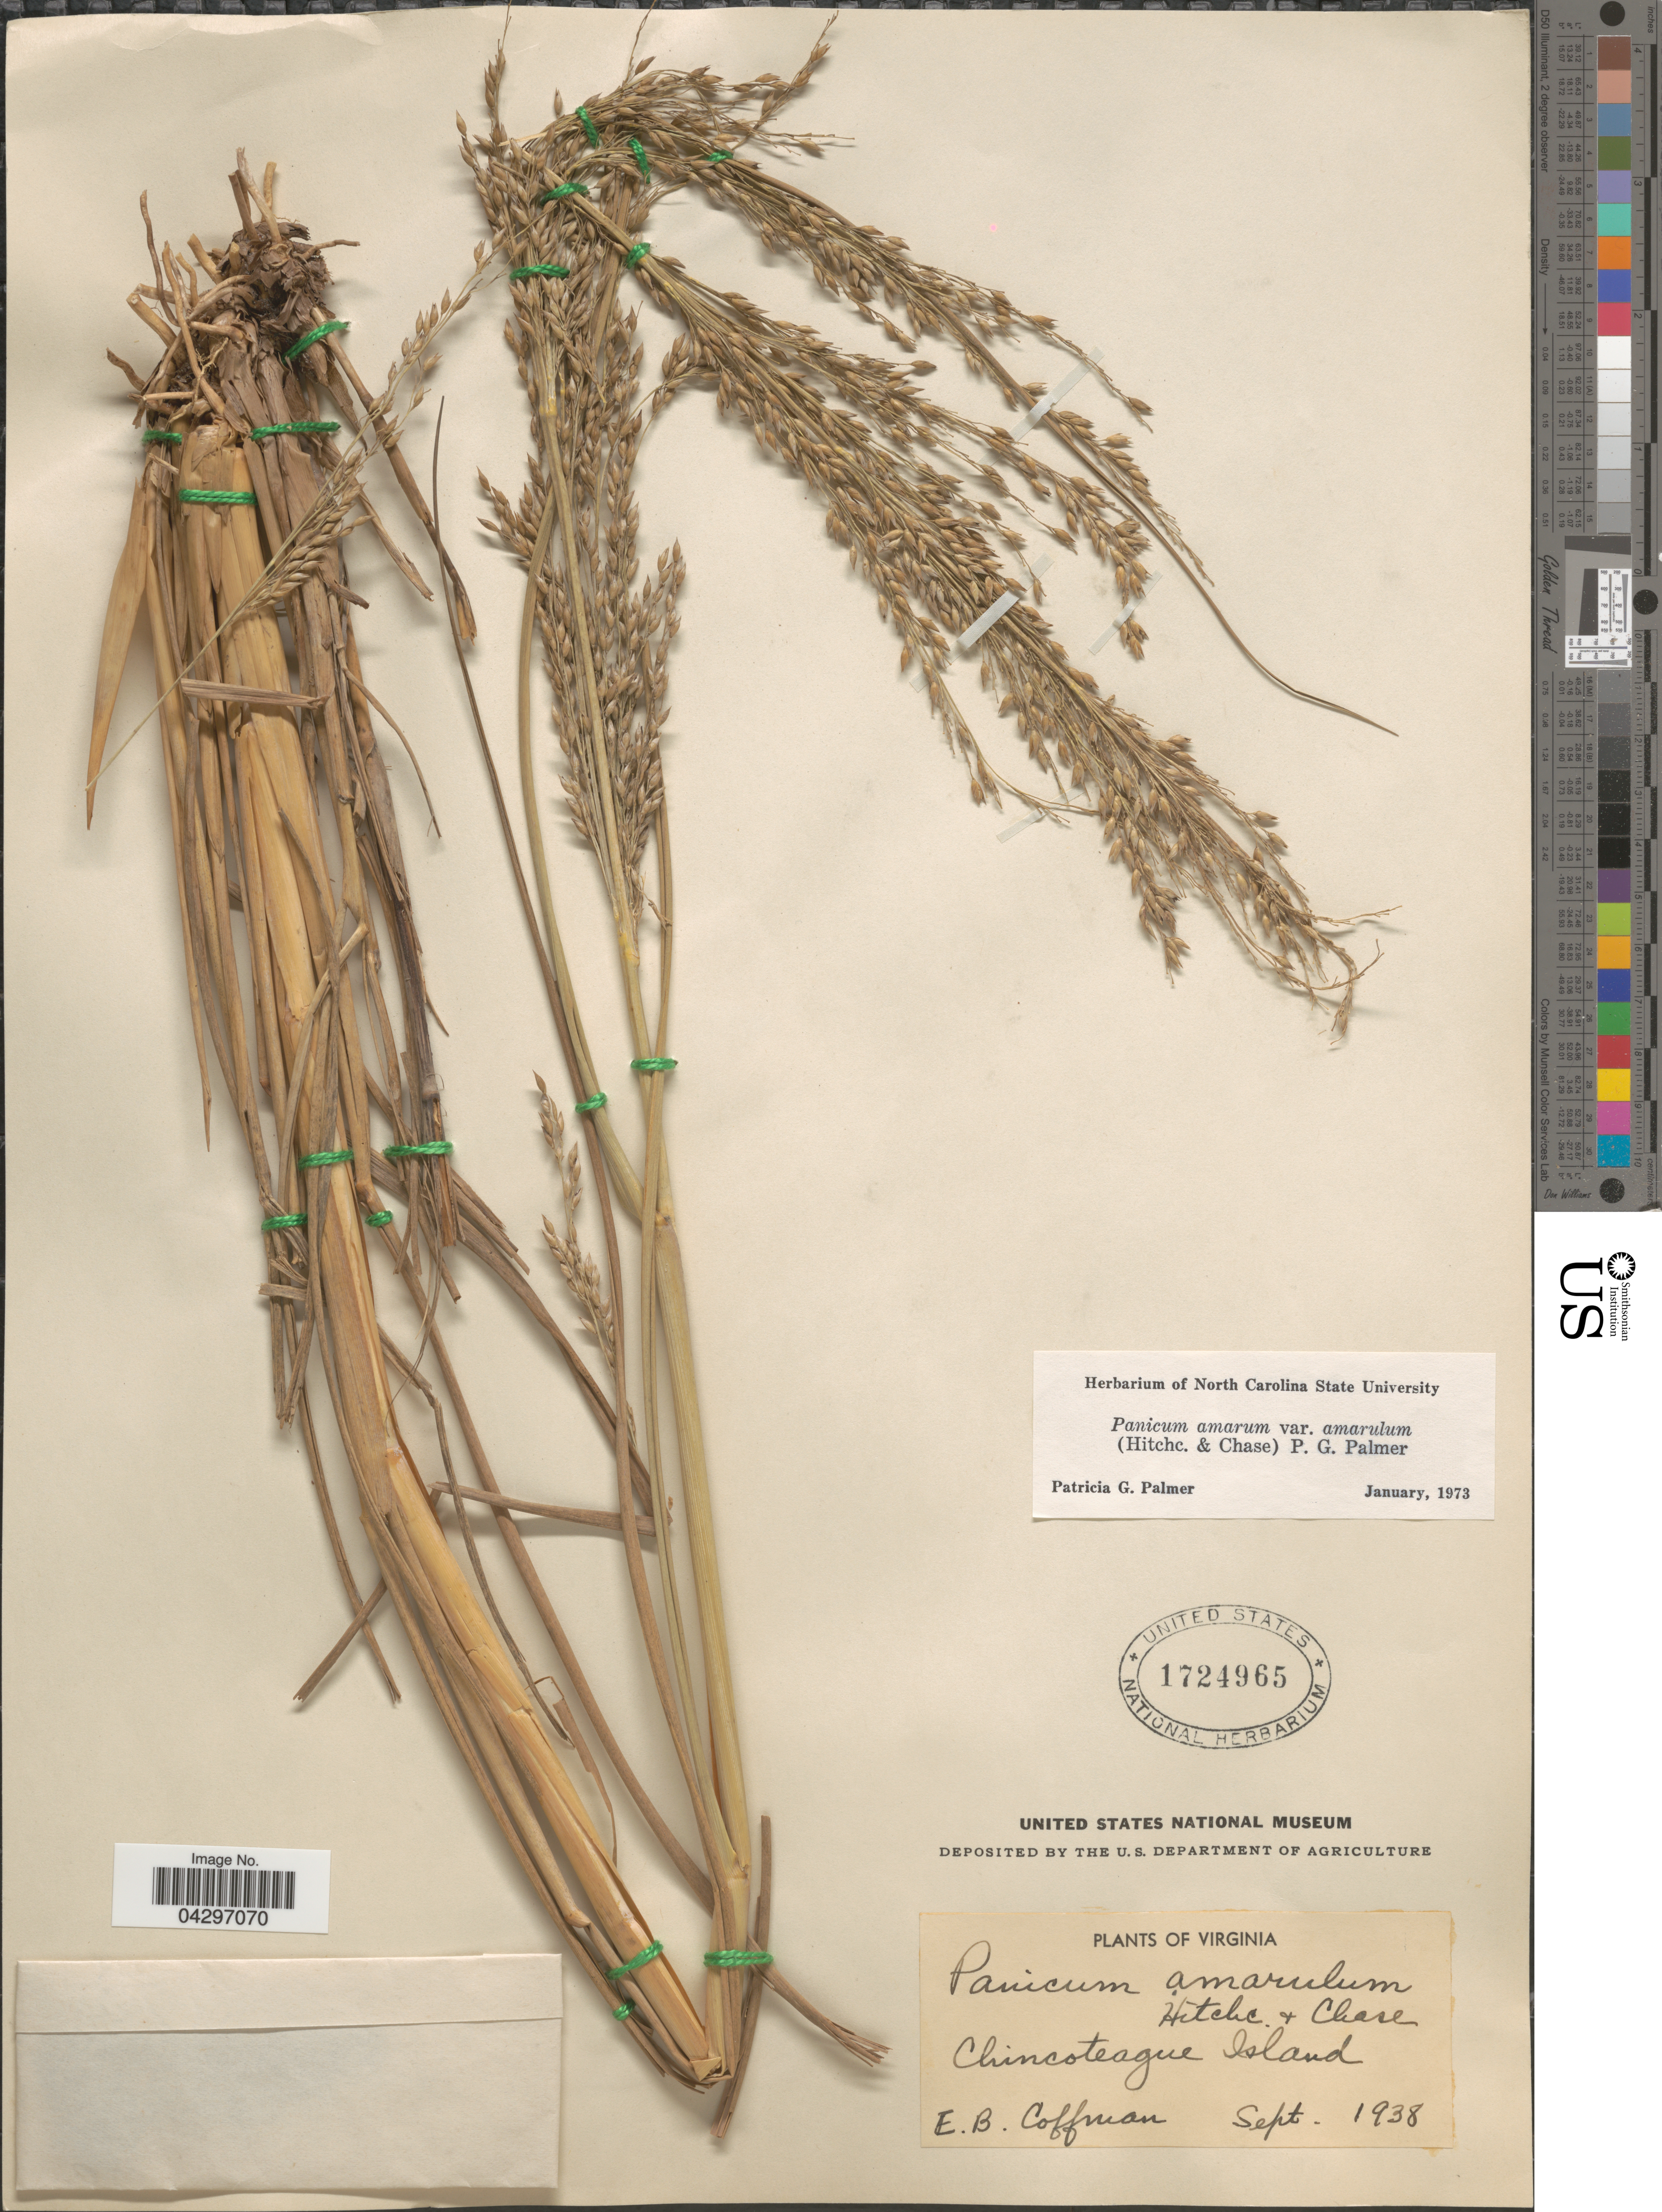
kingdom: Plantae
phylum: Tracheophyta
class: Liliopsida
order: Poales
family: Poaceae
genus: Panicum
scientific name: Panicum amarum var. amarulum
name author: (Hitchc. & Chase) Freckmann & Lelong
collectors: E. Coffman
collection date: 1938-09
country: United States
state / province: Virginia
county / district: Accomack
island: Chincoteague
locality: Chincoteague Island.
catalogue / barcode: US 1724965